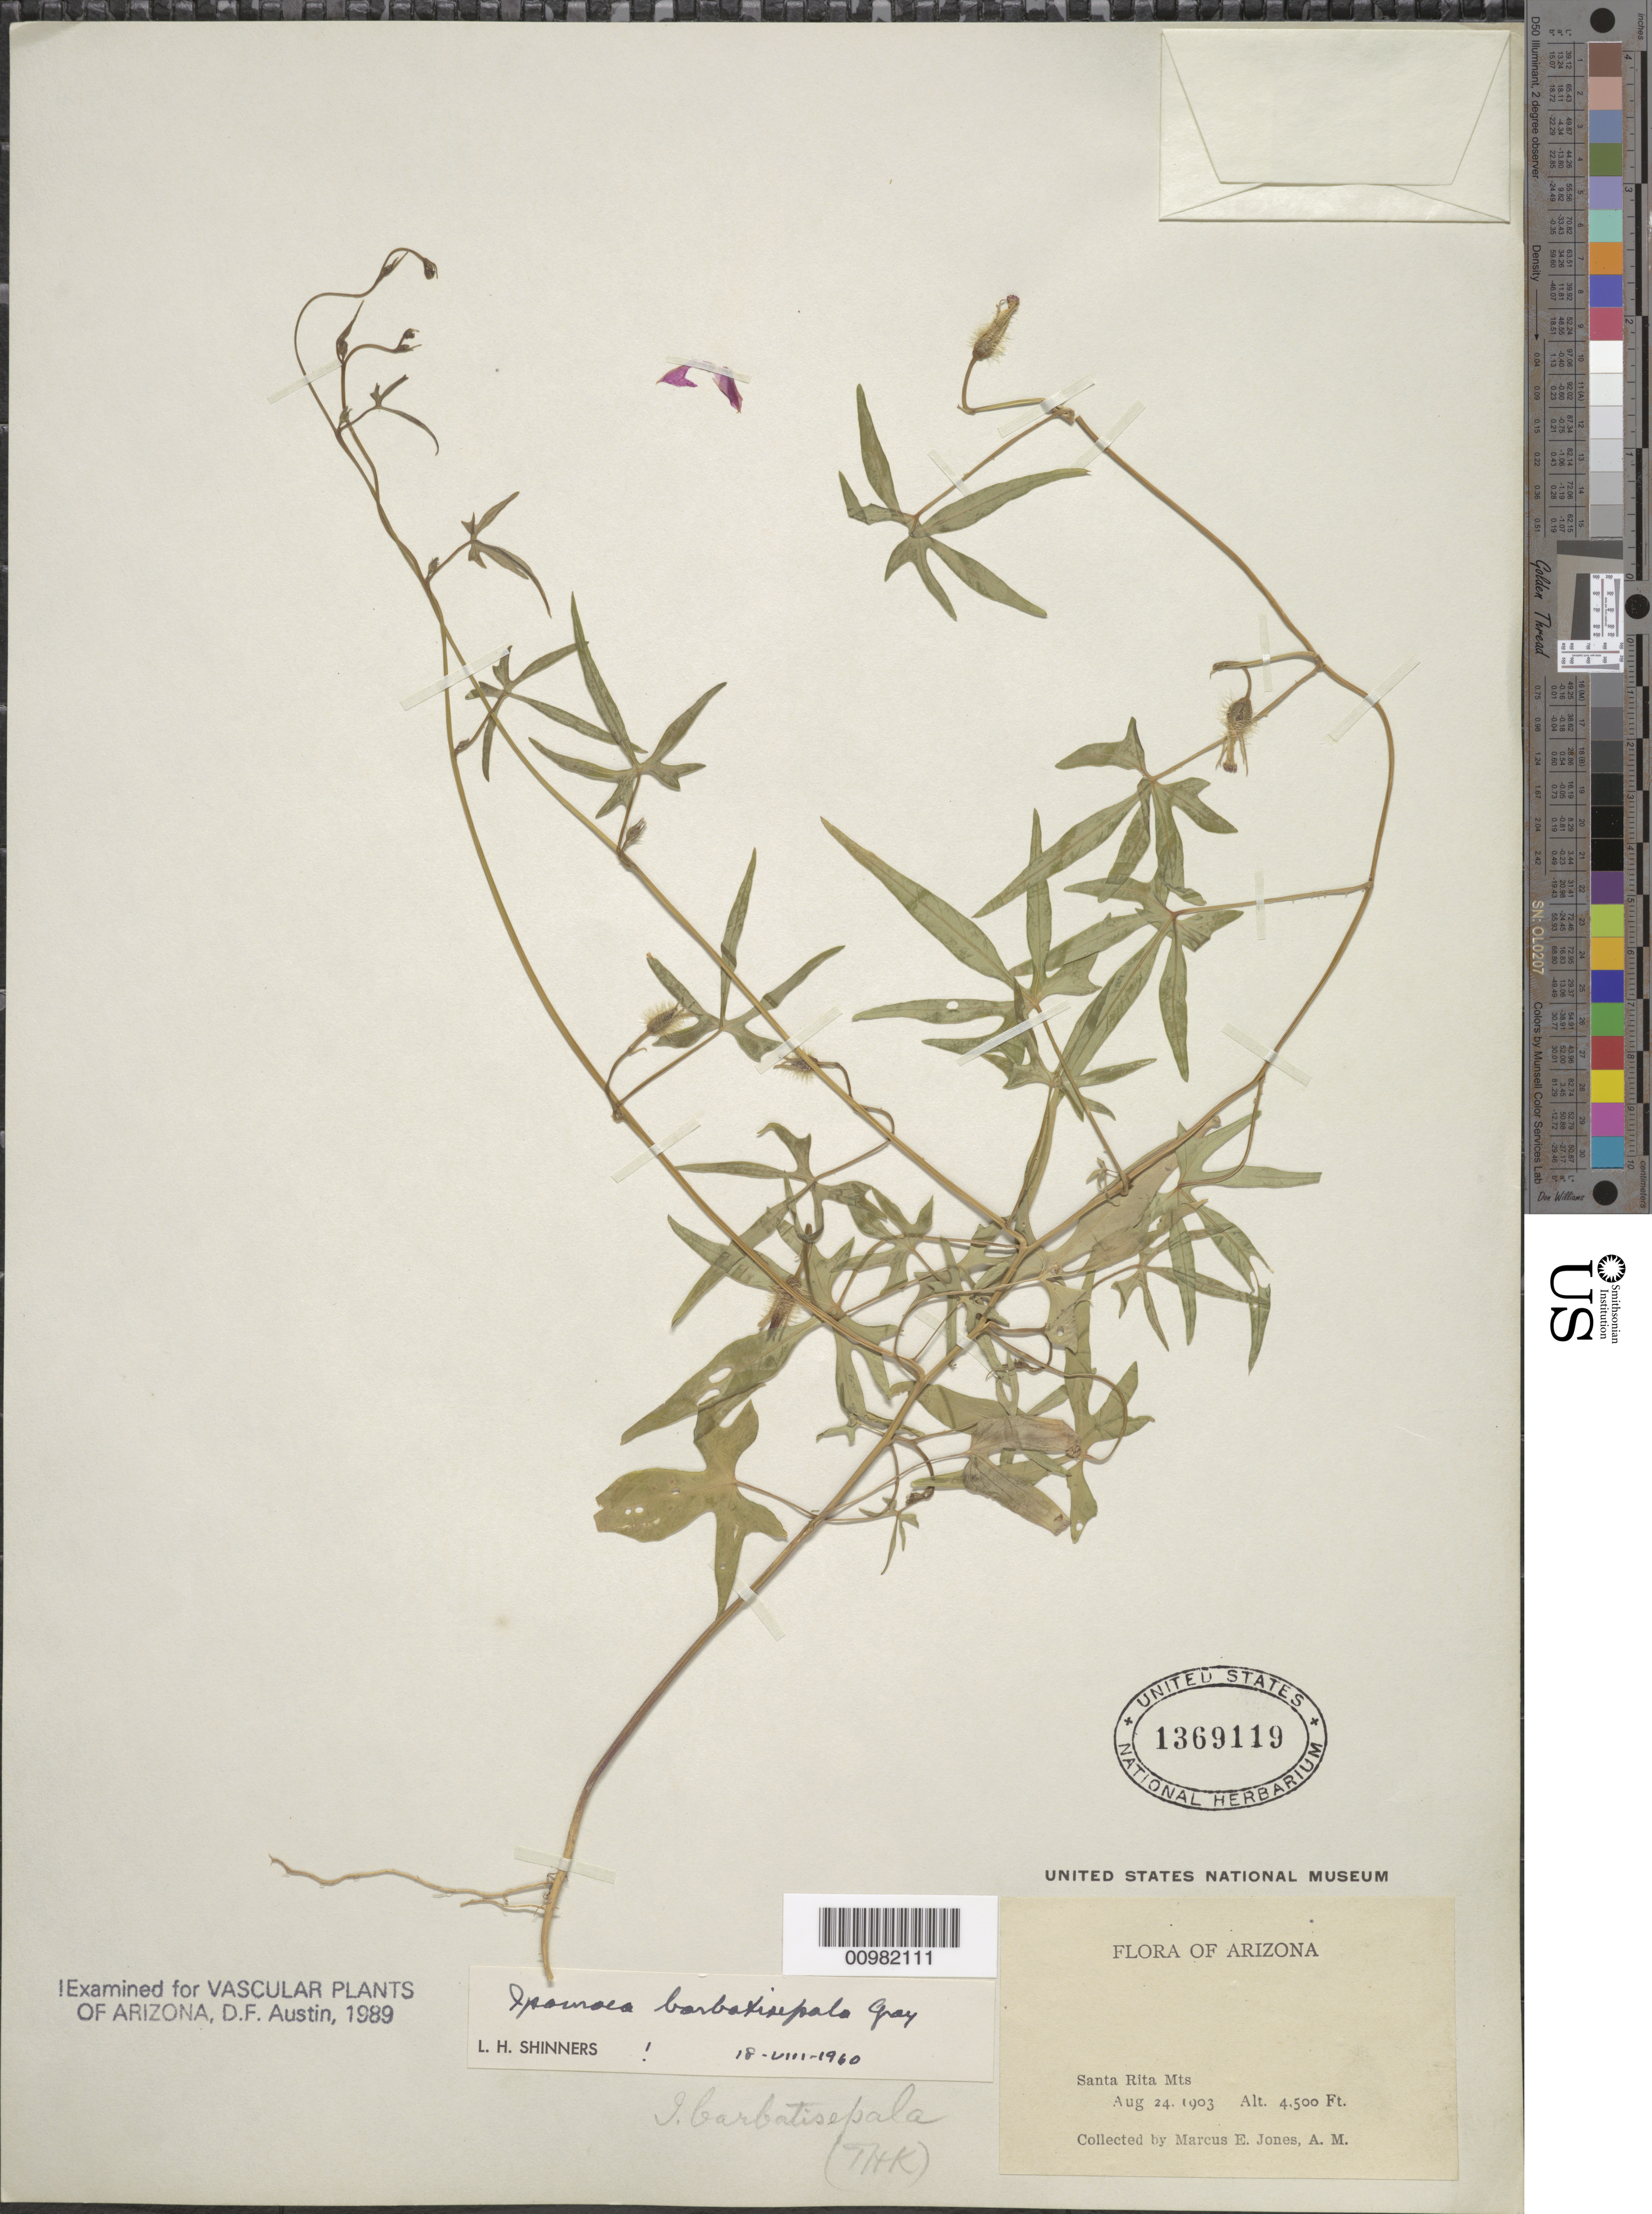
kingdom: Plantae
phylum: Tracheophyta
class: Magnoliopsida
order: Solanales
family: Convolvulaceae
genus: Ipomoea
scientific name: Ipomoea barbatisepala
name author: A. Gray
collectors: M. E. Jones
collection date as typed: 24 Aug 1903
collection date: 1903-08-24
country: United States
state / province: Arizona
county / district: Santa Cruz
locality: Santa Rita Mts.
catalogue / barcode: US 1369119